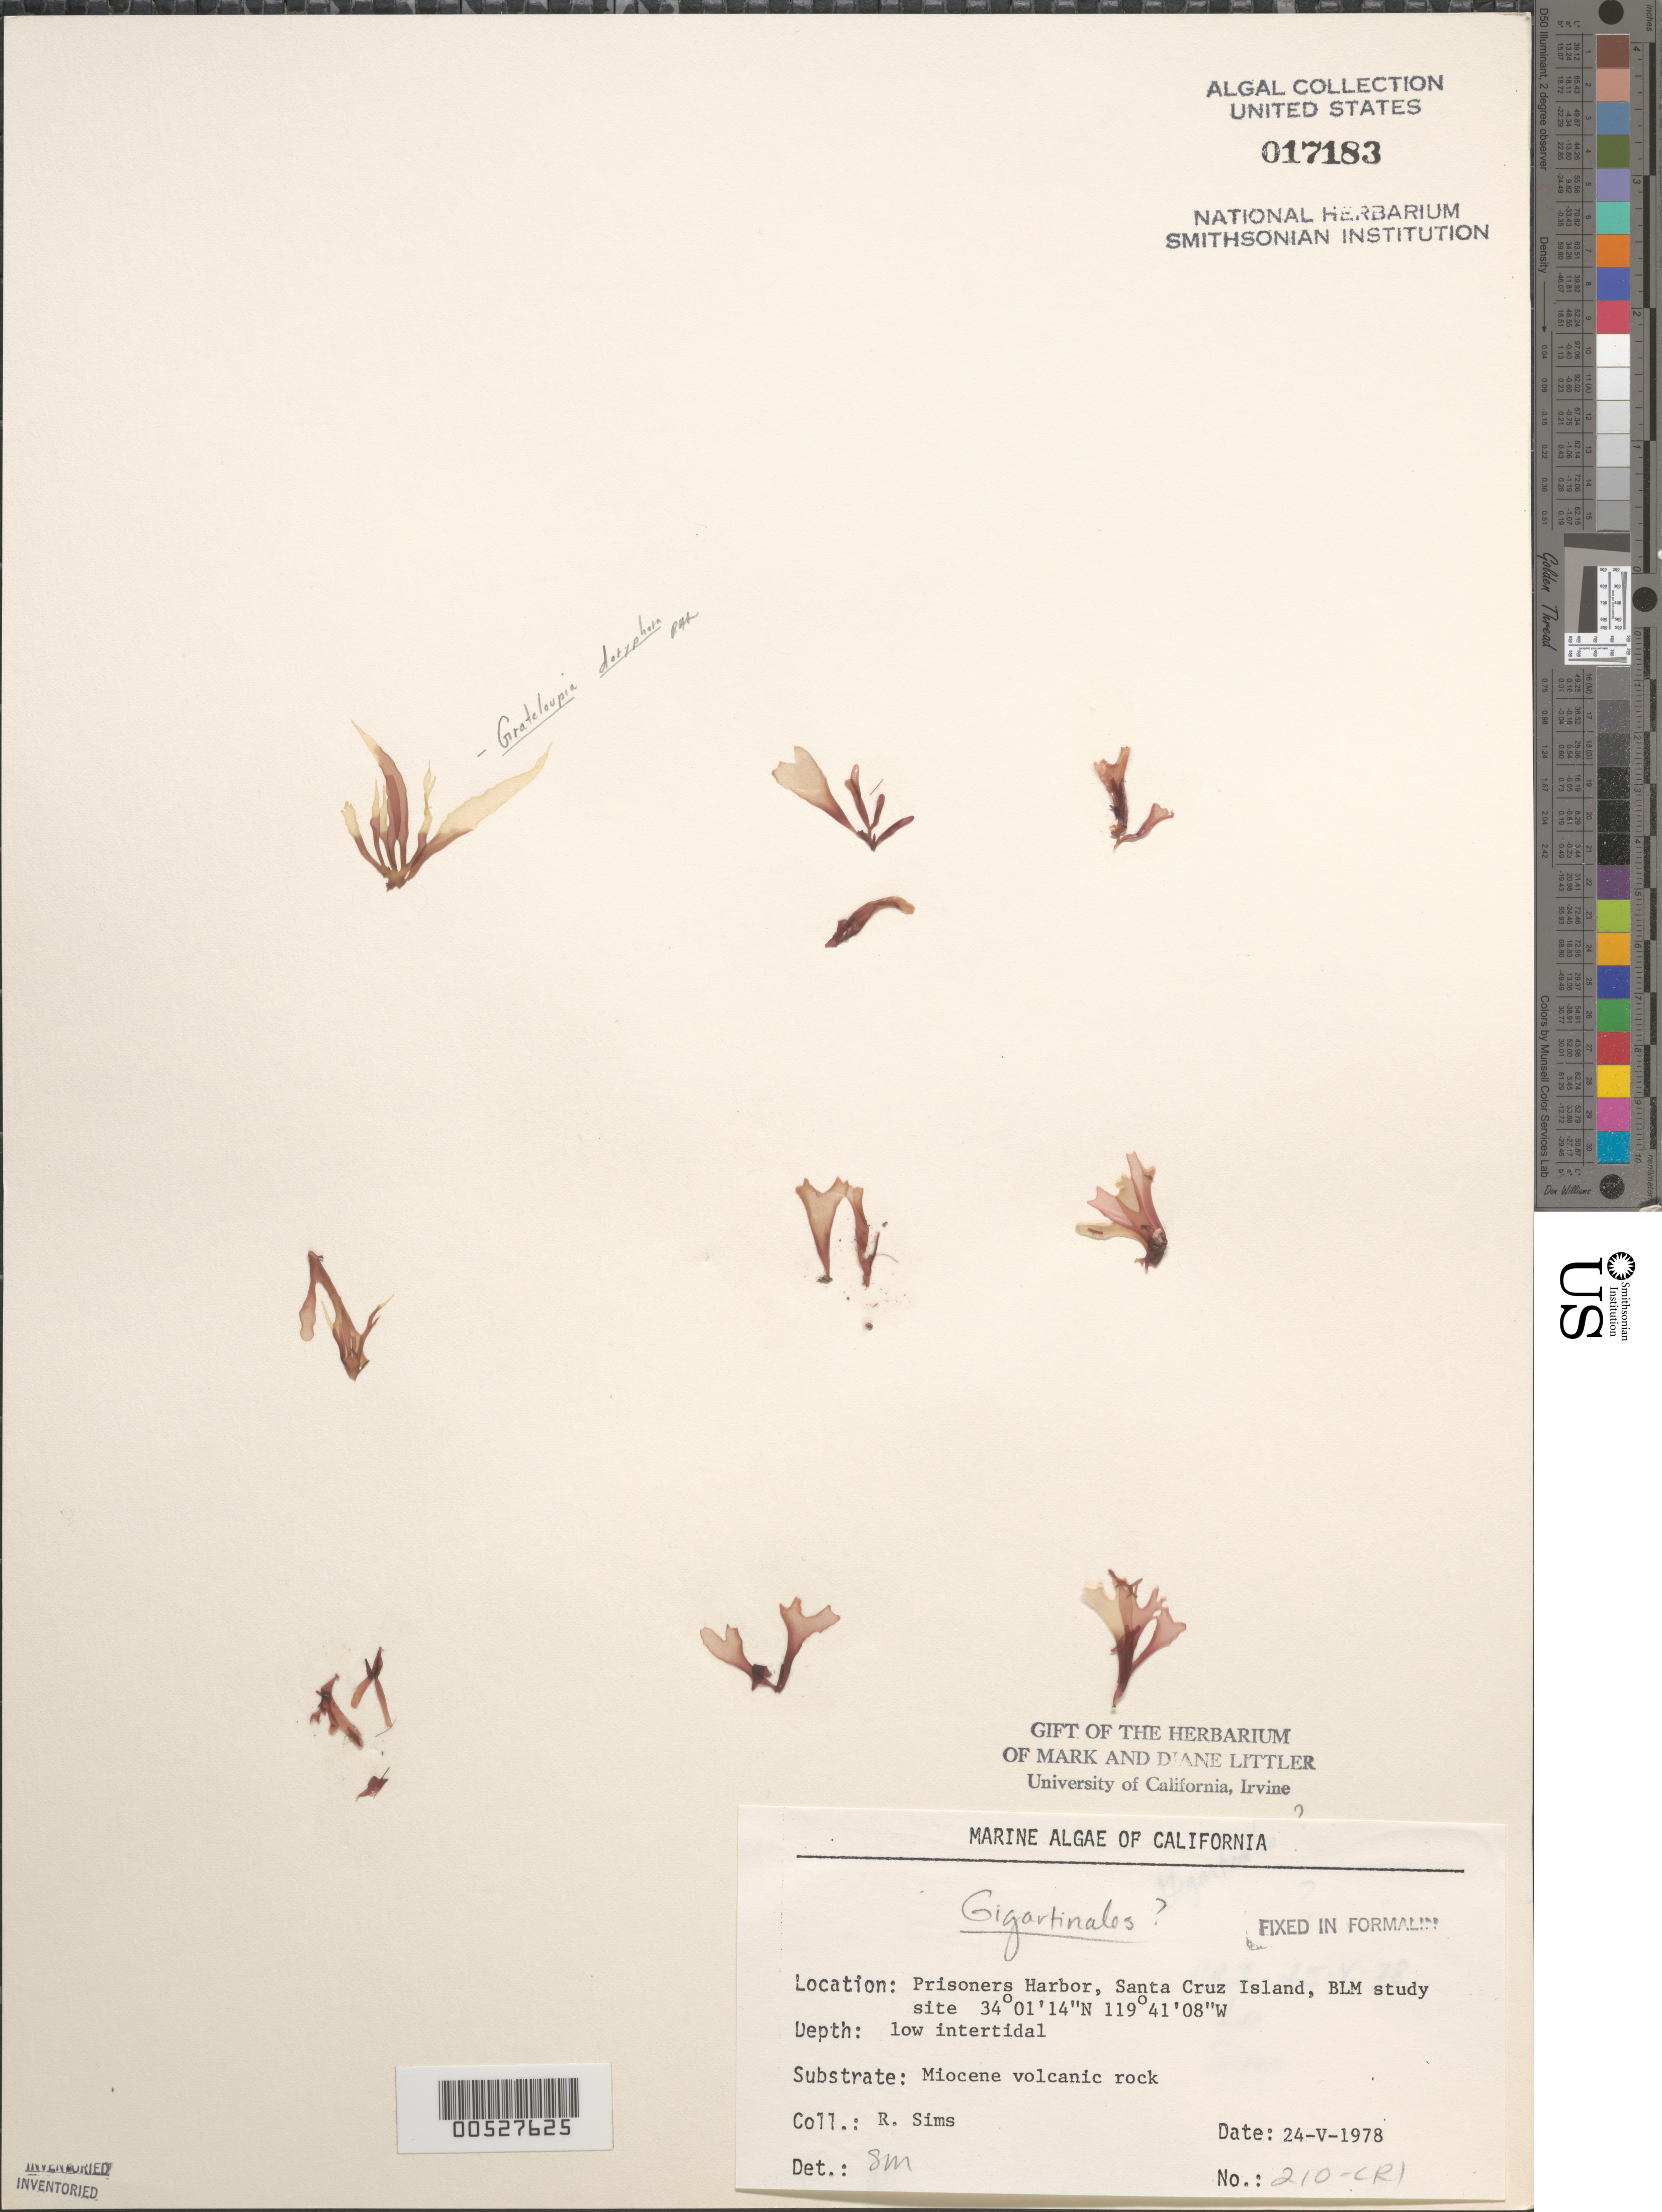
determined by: Murray, S. N.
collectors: R. H. Sims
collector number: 210-cri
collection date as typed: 24 May 1978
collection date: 1978-05-24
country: United States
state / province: California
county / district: Santa Barbara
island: Santa Cruz Island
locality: Prisoners Harbor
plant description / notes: BLM-SOCALBIGHT Rocky Intertidal Survey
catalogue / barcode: US 17183